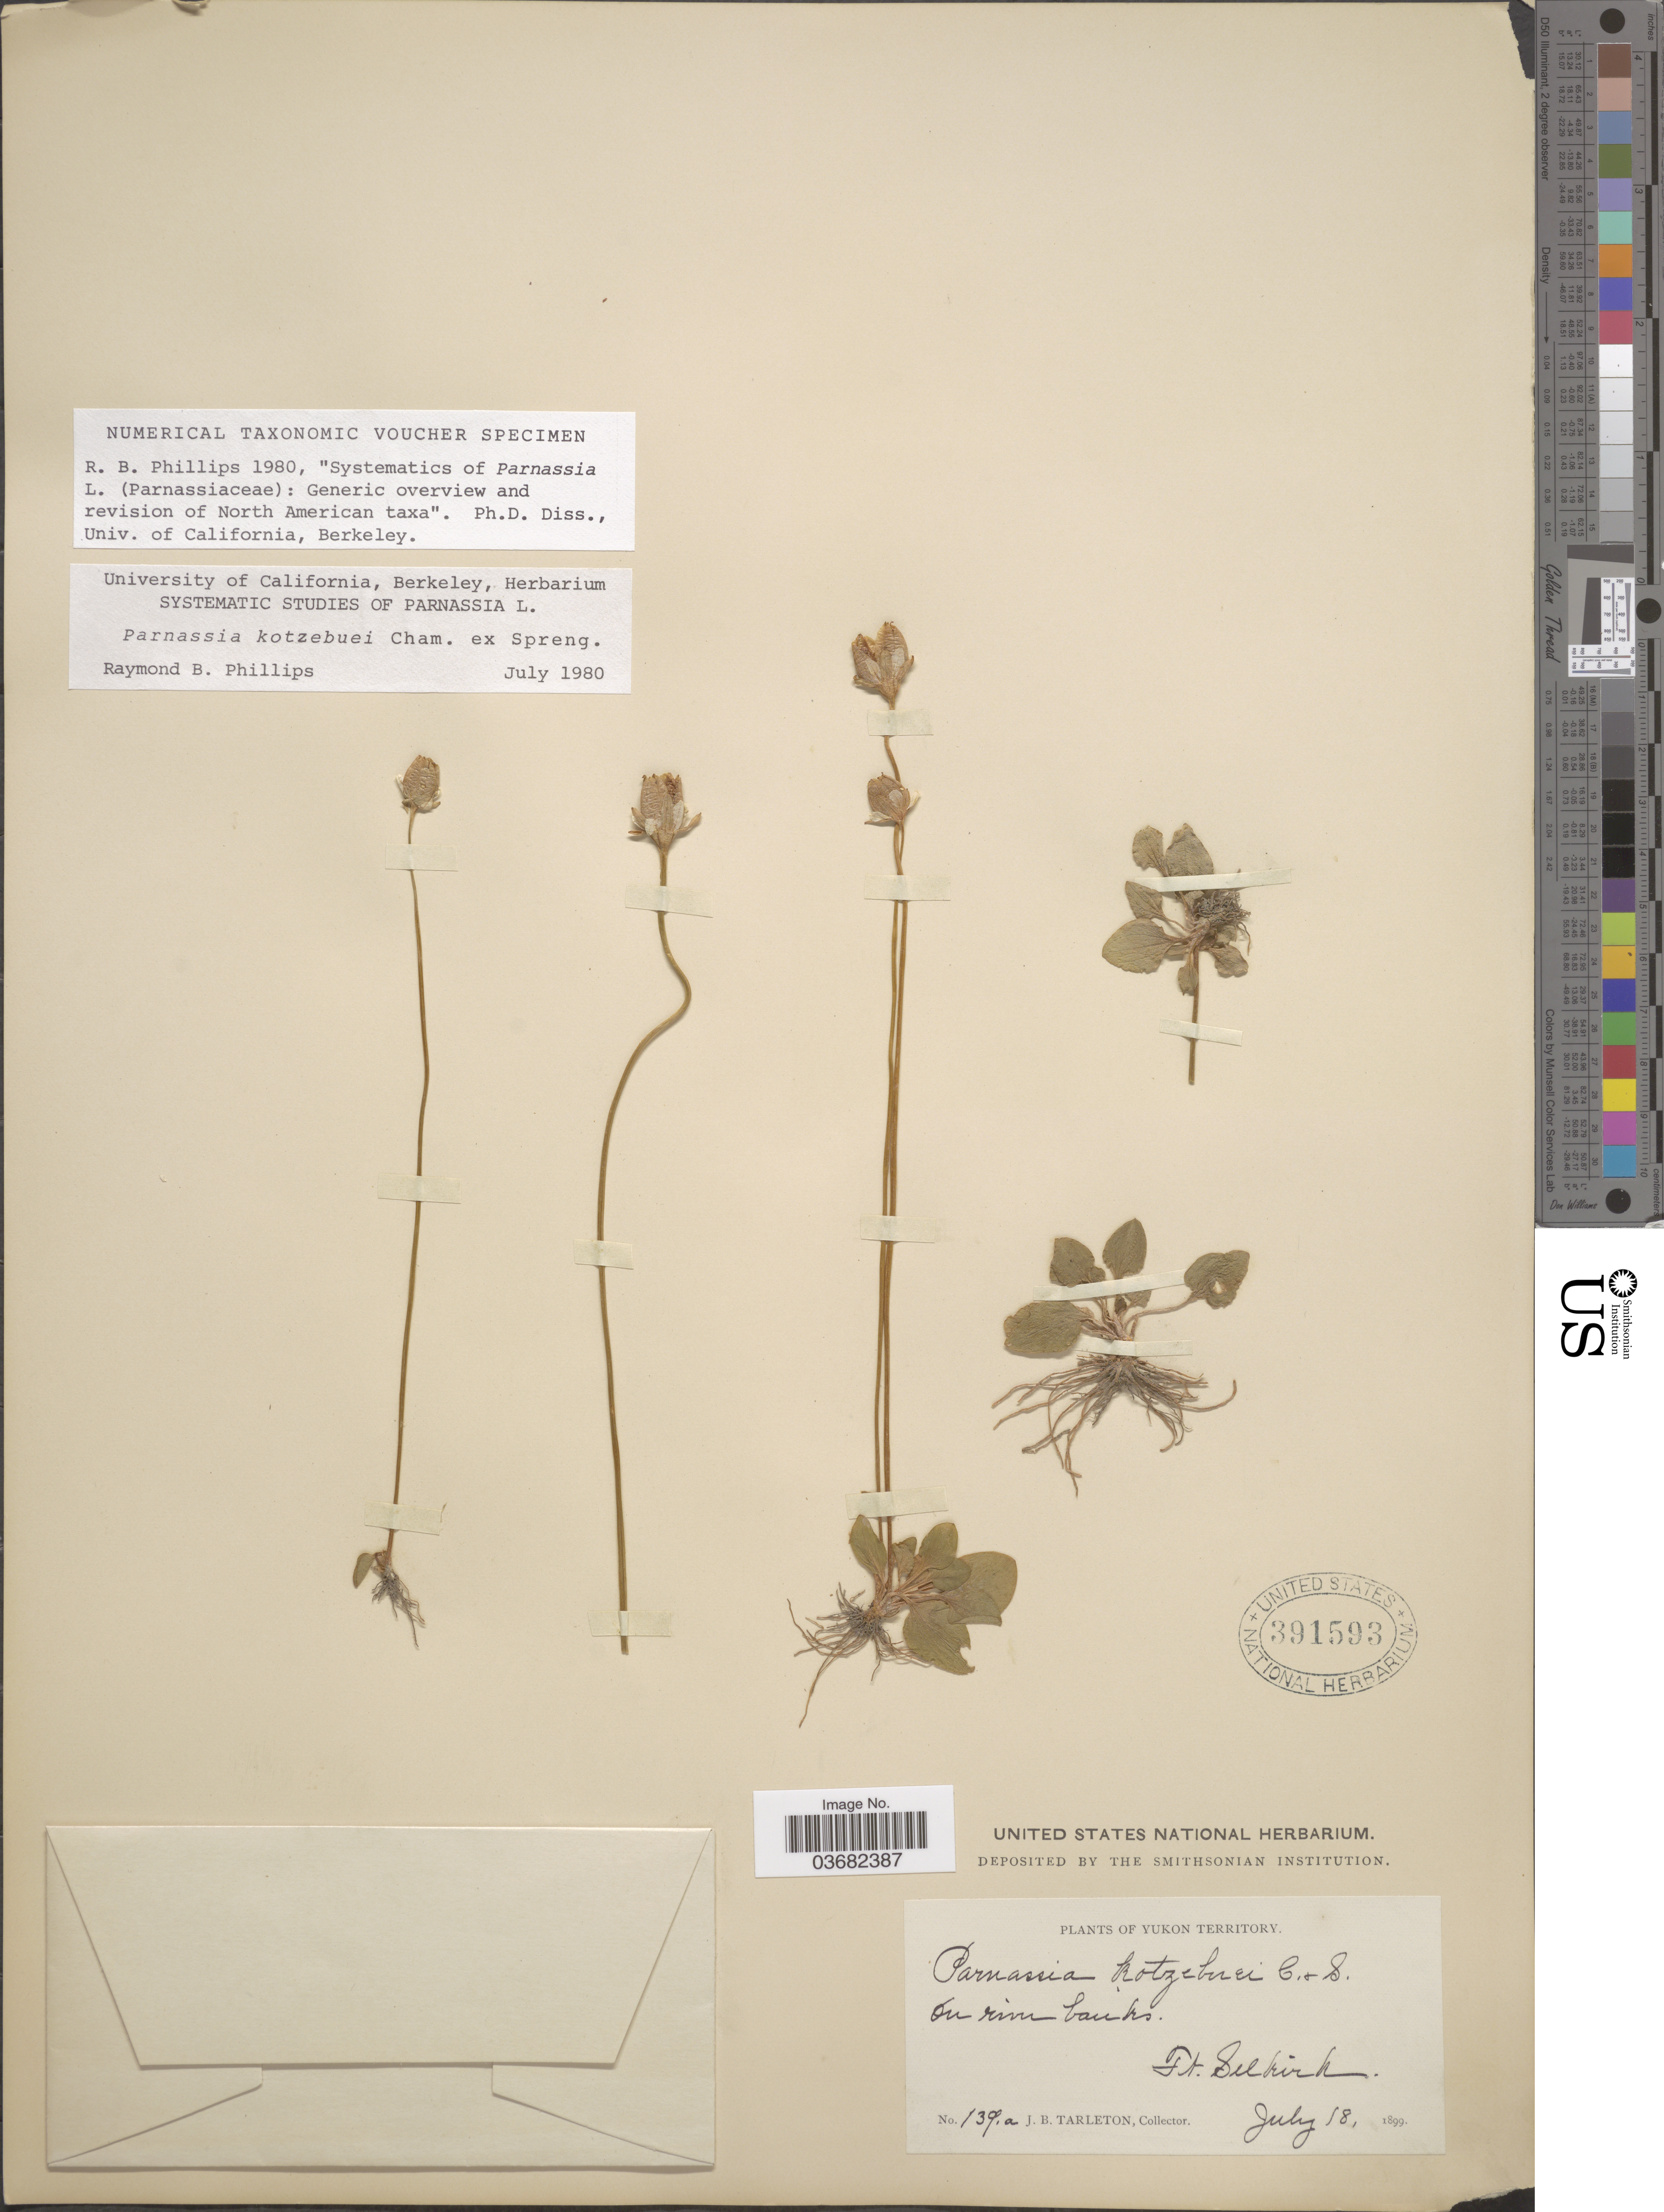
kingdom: Plantae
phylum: Tracheophyta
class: Magnoliopsida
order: Celastrales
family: Parnassiaceae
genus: Parnassia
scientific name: Parnassia kotzebuei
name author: Cham. ex Spreng.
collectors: J. Tarleton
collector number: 139a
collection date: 1899-07-18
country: Canada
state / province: Yukon Territory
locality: On rim banks. Ft. Selkirk.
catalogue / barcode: US 391593